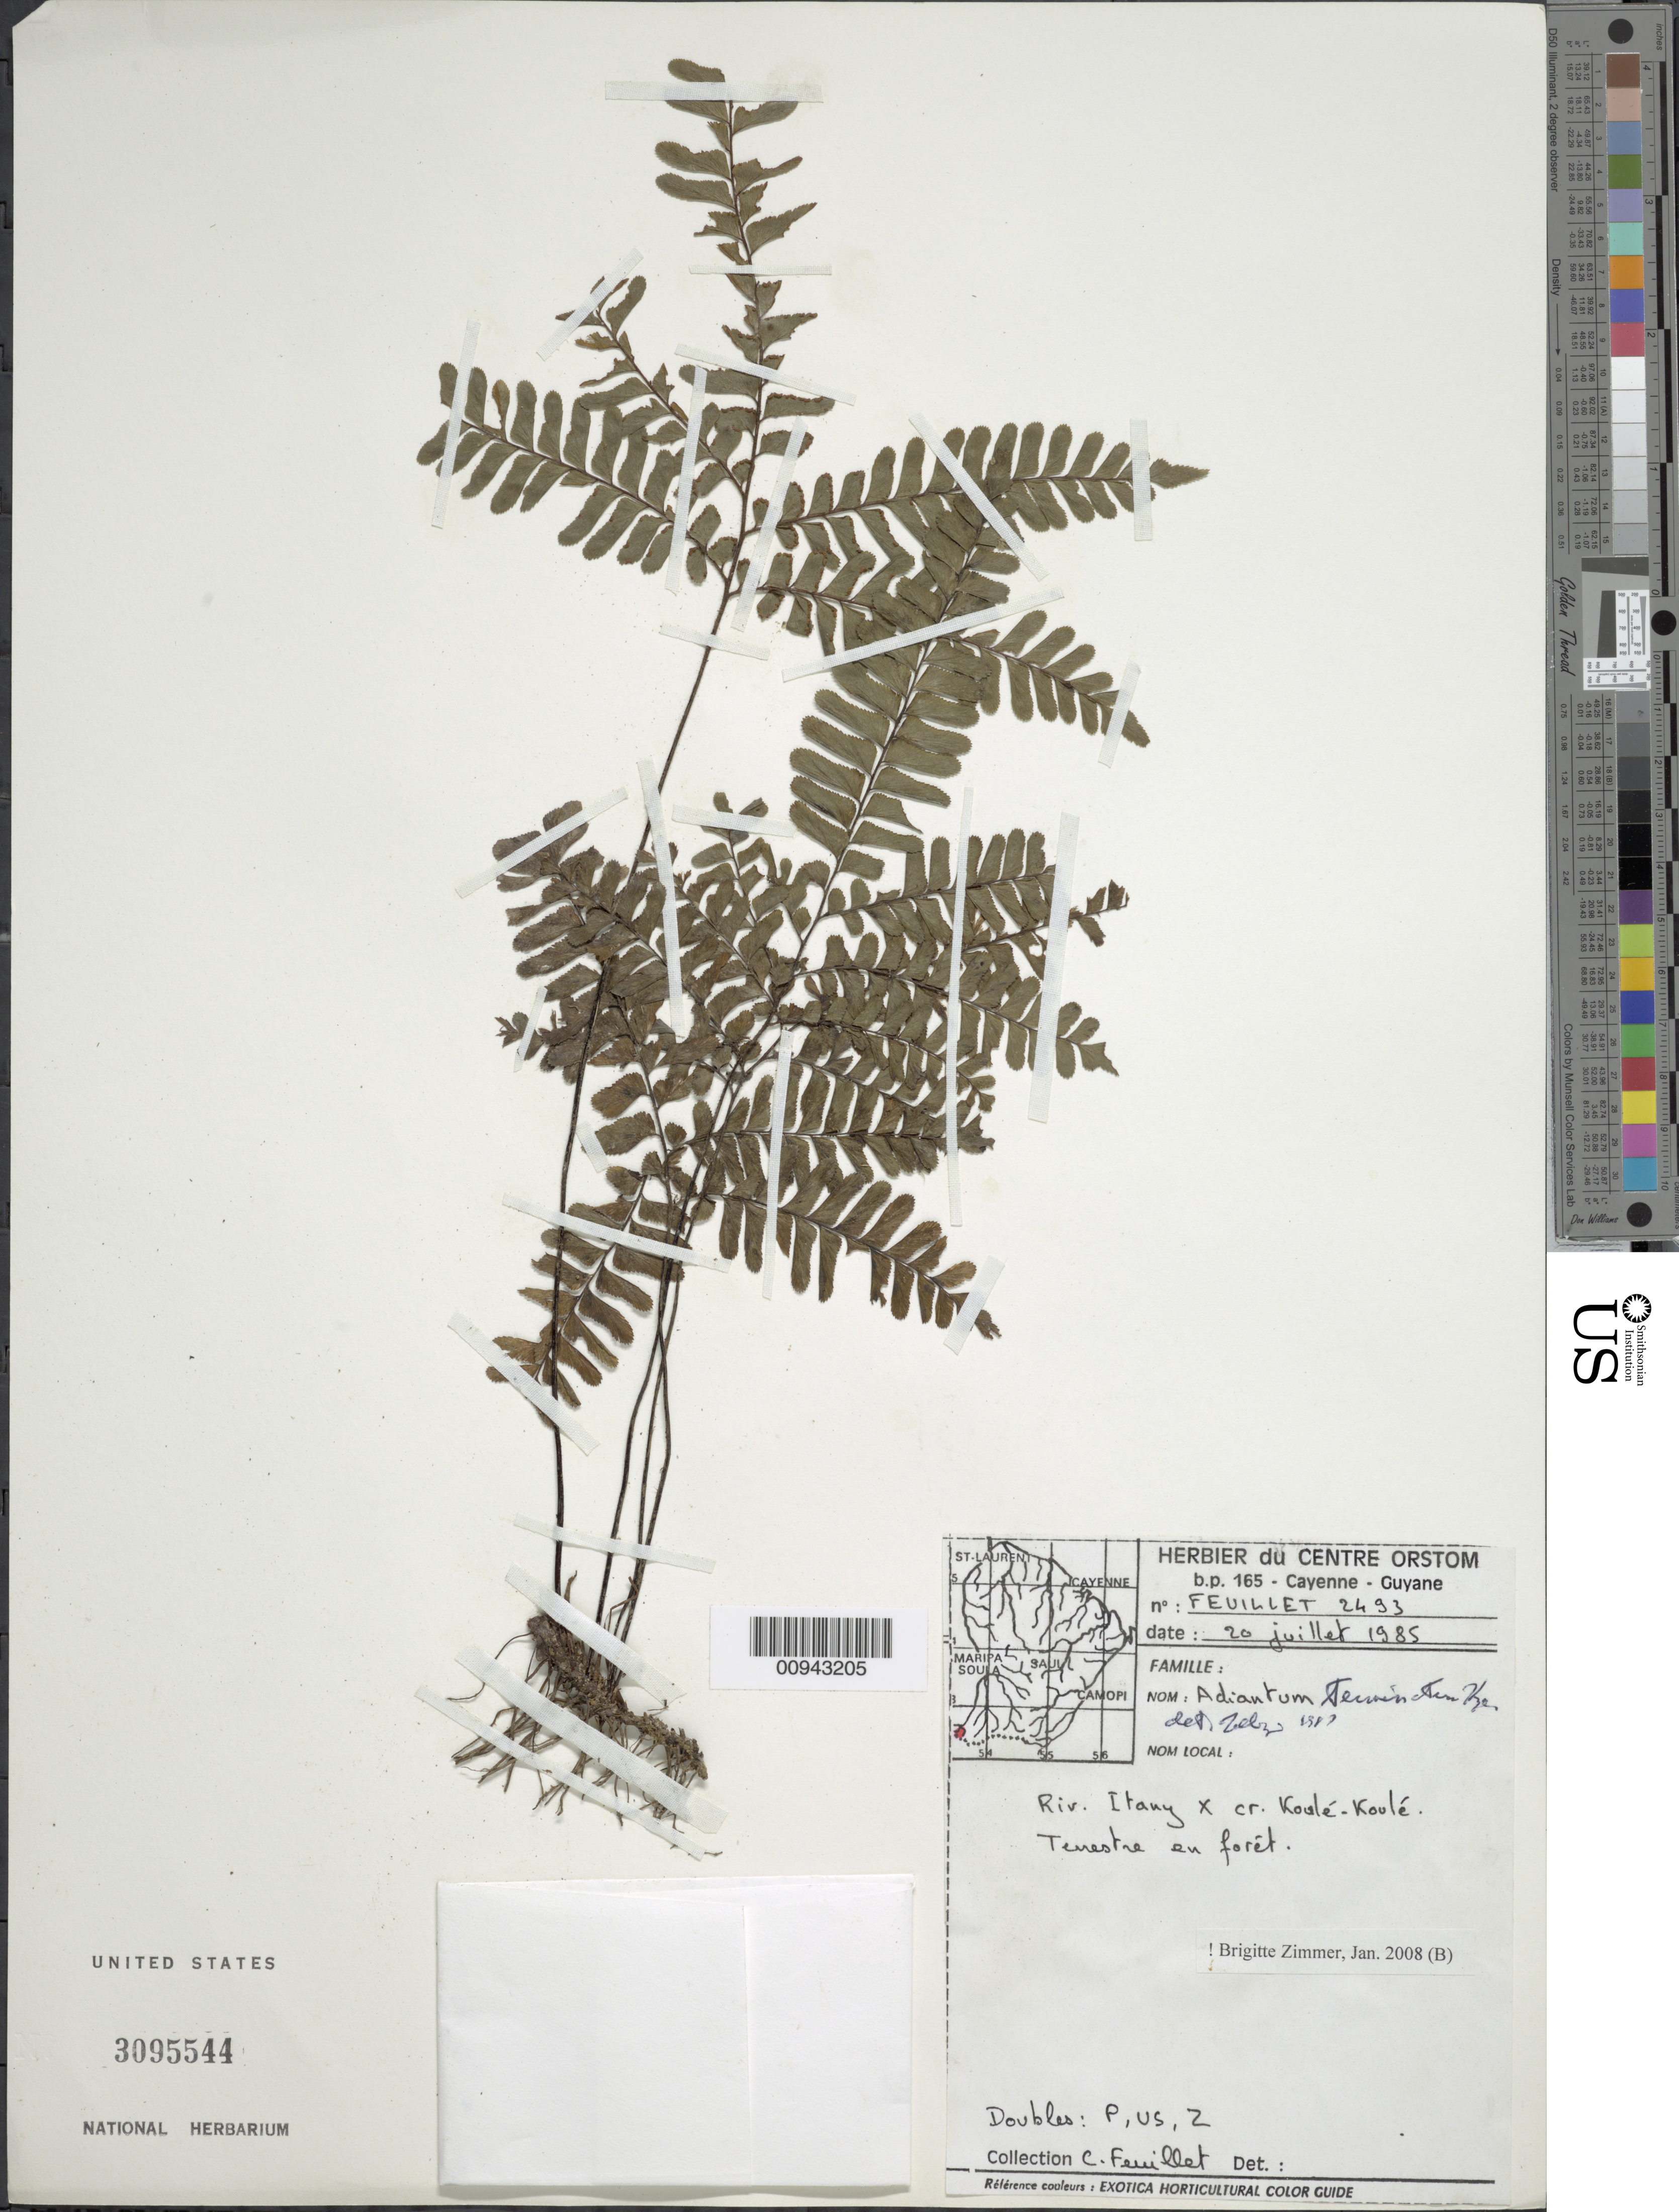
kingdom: Plantae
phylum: Tracheophyta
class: Polypodiopsida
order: Polypodiales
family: Pteridaceae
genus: Adiantum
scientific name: Adiantum terminatum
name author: Kunze ex Miq.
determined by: Zimmer, B.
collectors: C. Feuillet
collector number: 2493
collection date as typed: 20-Jul-85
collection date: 1985-07-20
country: French Guiana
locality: Rivière Itany, confluent avec de la crique Koulé-Koulé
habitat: Foret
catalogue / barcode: US 3095544